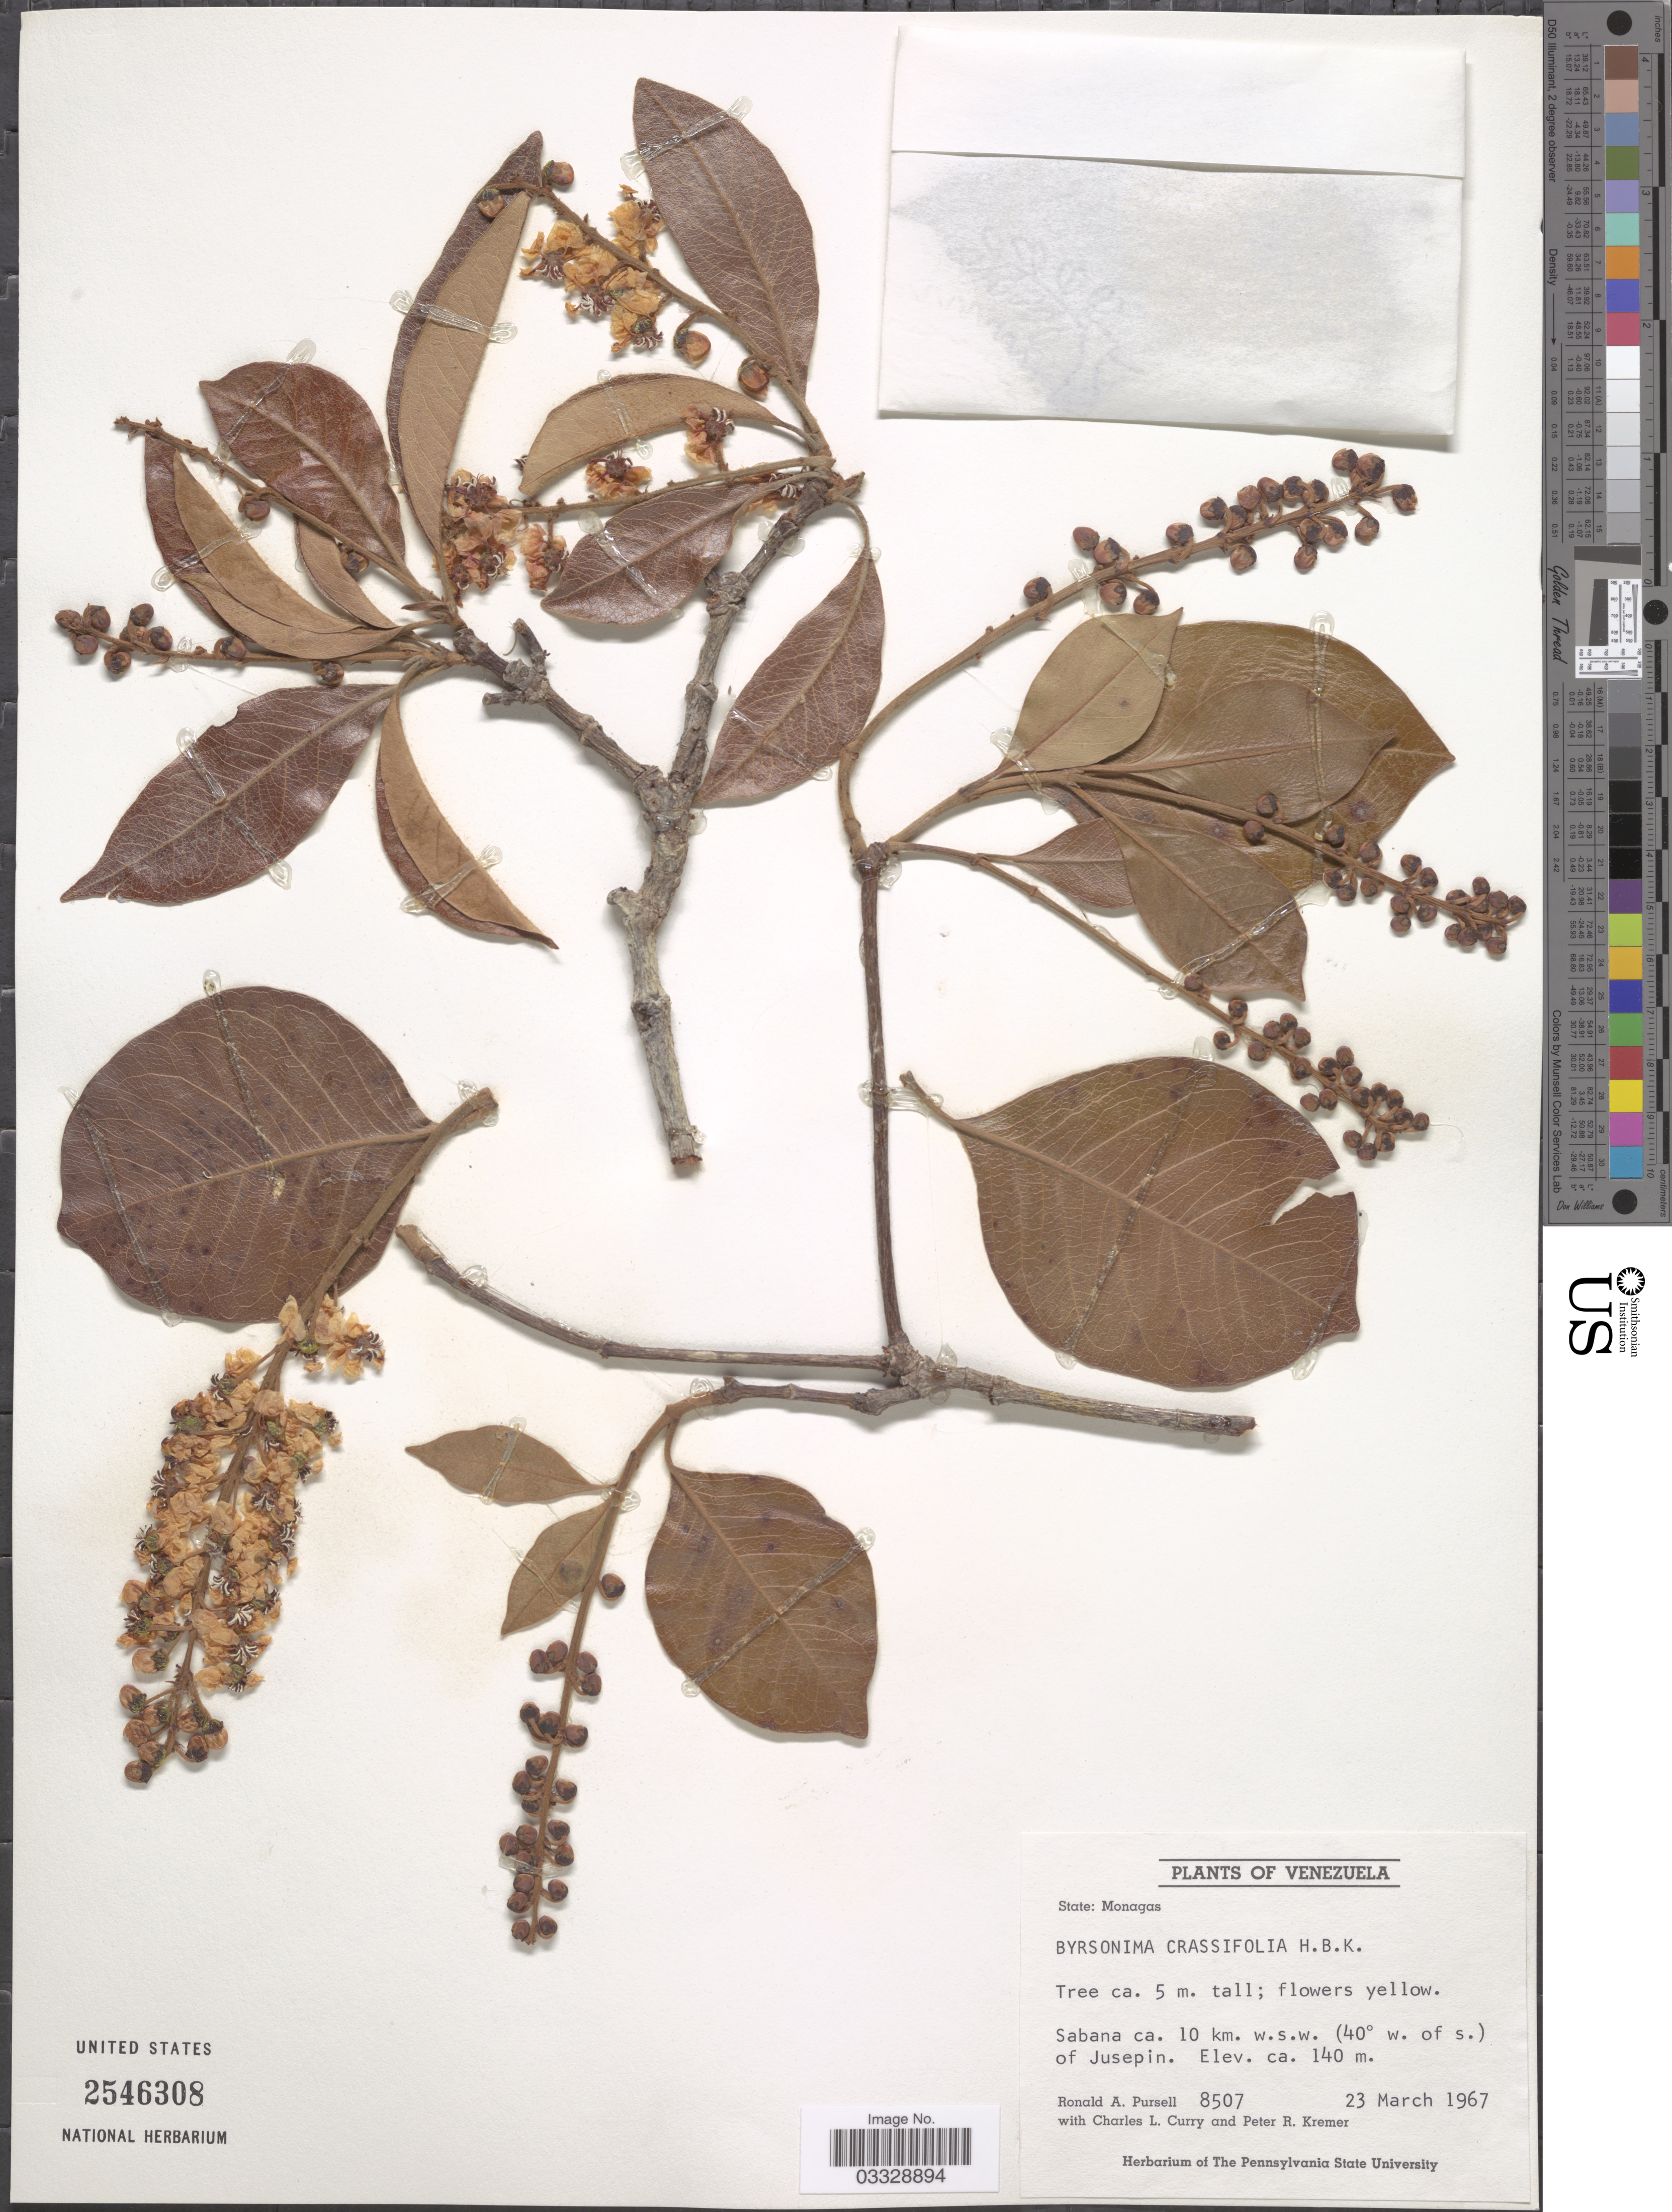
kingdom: Plantae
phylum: Tracheophyta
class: Magnoliopsida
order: Malpighiales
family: Malpighiaceae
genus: Byrsonima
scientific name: Byrsonima crassifolia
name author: (L.) Kunth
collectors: R. A. Pursell, C. L. Curry & P. Kremer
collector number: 8507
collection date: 1967-03-23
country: Venezuela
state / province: Monagas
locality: Sabana ca. 10 km. w.s.w. (40° w. of s.) of Jusepin.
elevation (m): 140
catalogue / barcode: US 2546308